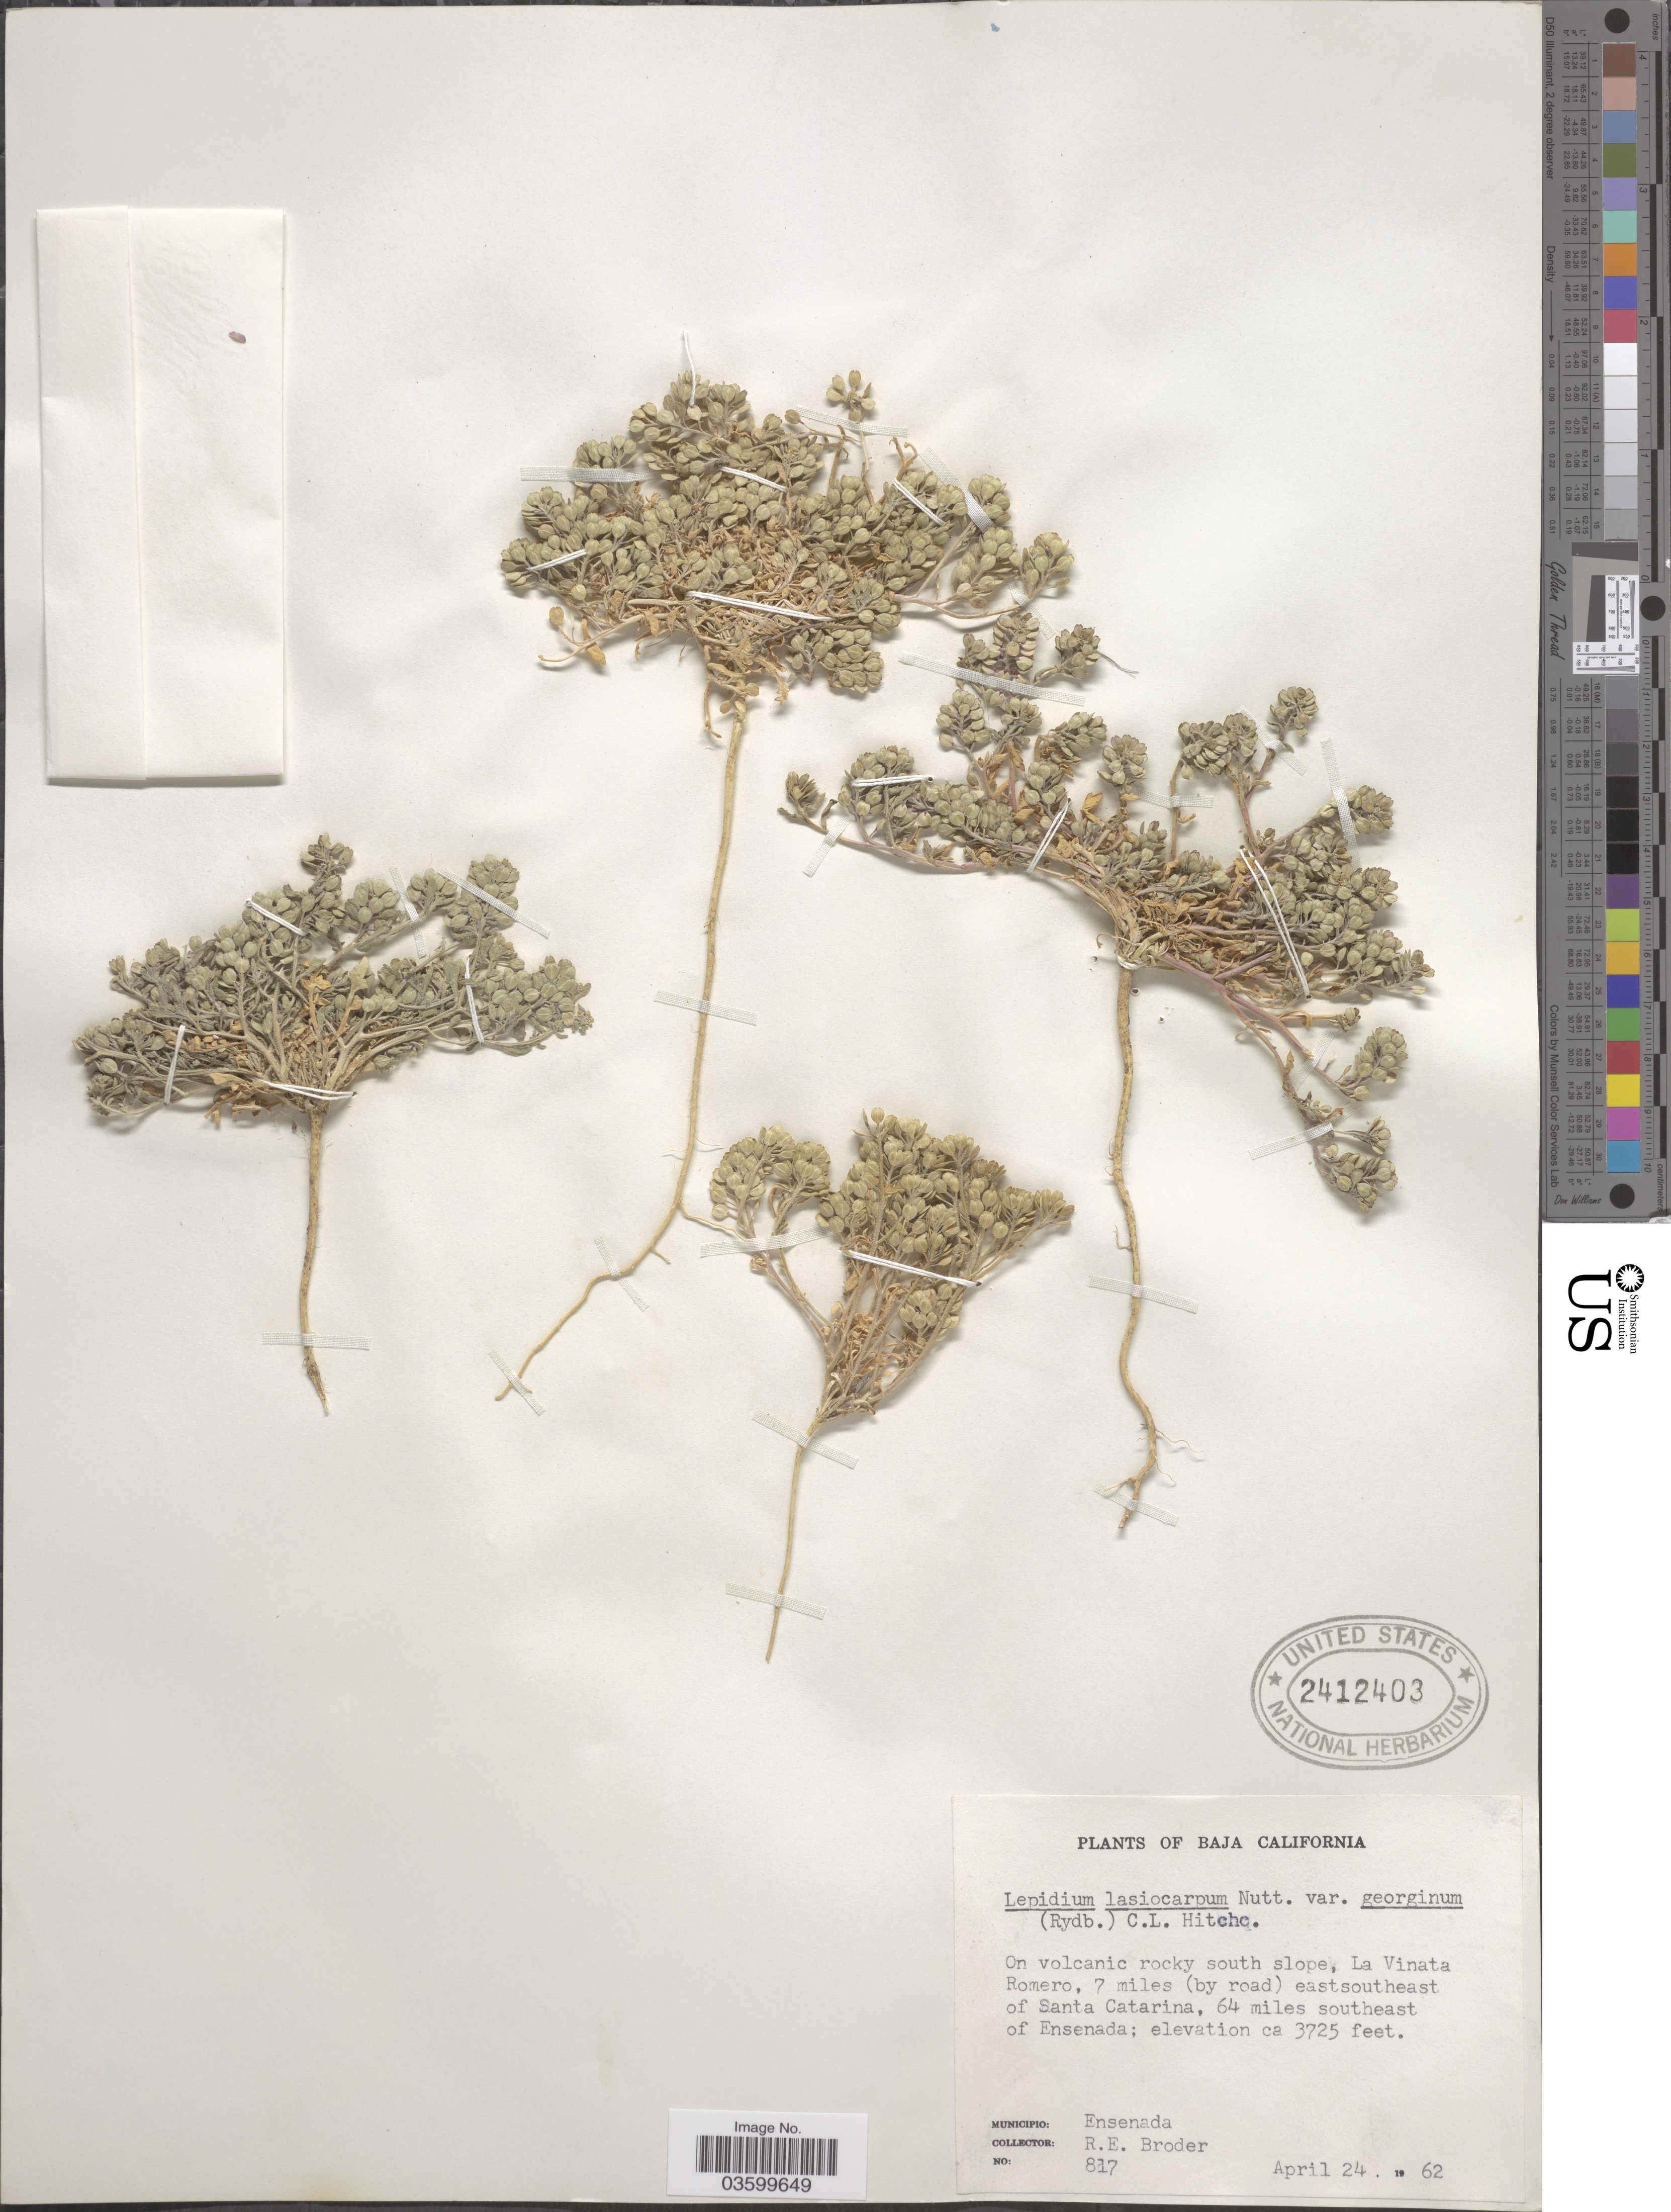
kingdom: Plantae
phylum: Tracheophyta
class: Magnoliopsida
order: Brassicales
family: Brassicaceae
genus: Lepidium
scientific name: Lepidium lasiocarpum var. georginum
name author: (Rydb.) C.L. Hitchc.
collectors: R. Broder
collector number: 817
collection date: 1962-04-24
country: Mexico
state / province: Baja California Norte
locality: La Vinata Romero, 7 miles (by road) eastsoutheast of Santa Catarina, 64 miles southeast of Ensenada. Municipio: Ensenada.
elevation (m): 1135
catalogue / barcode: US 2412403